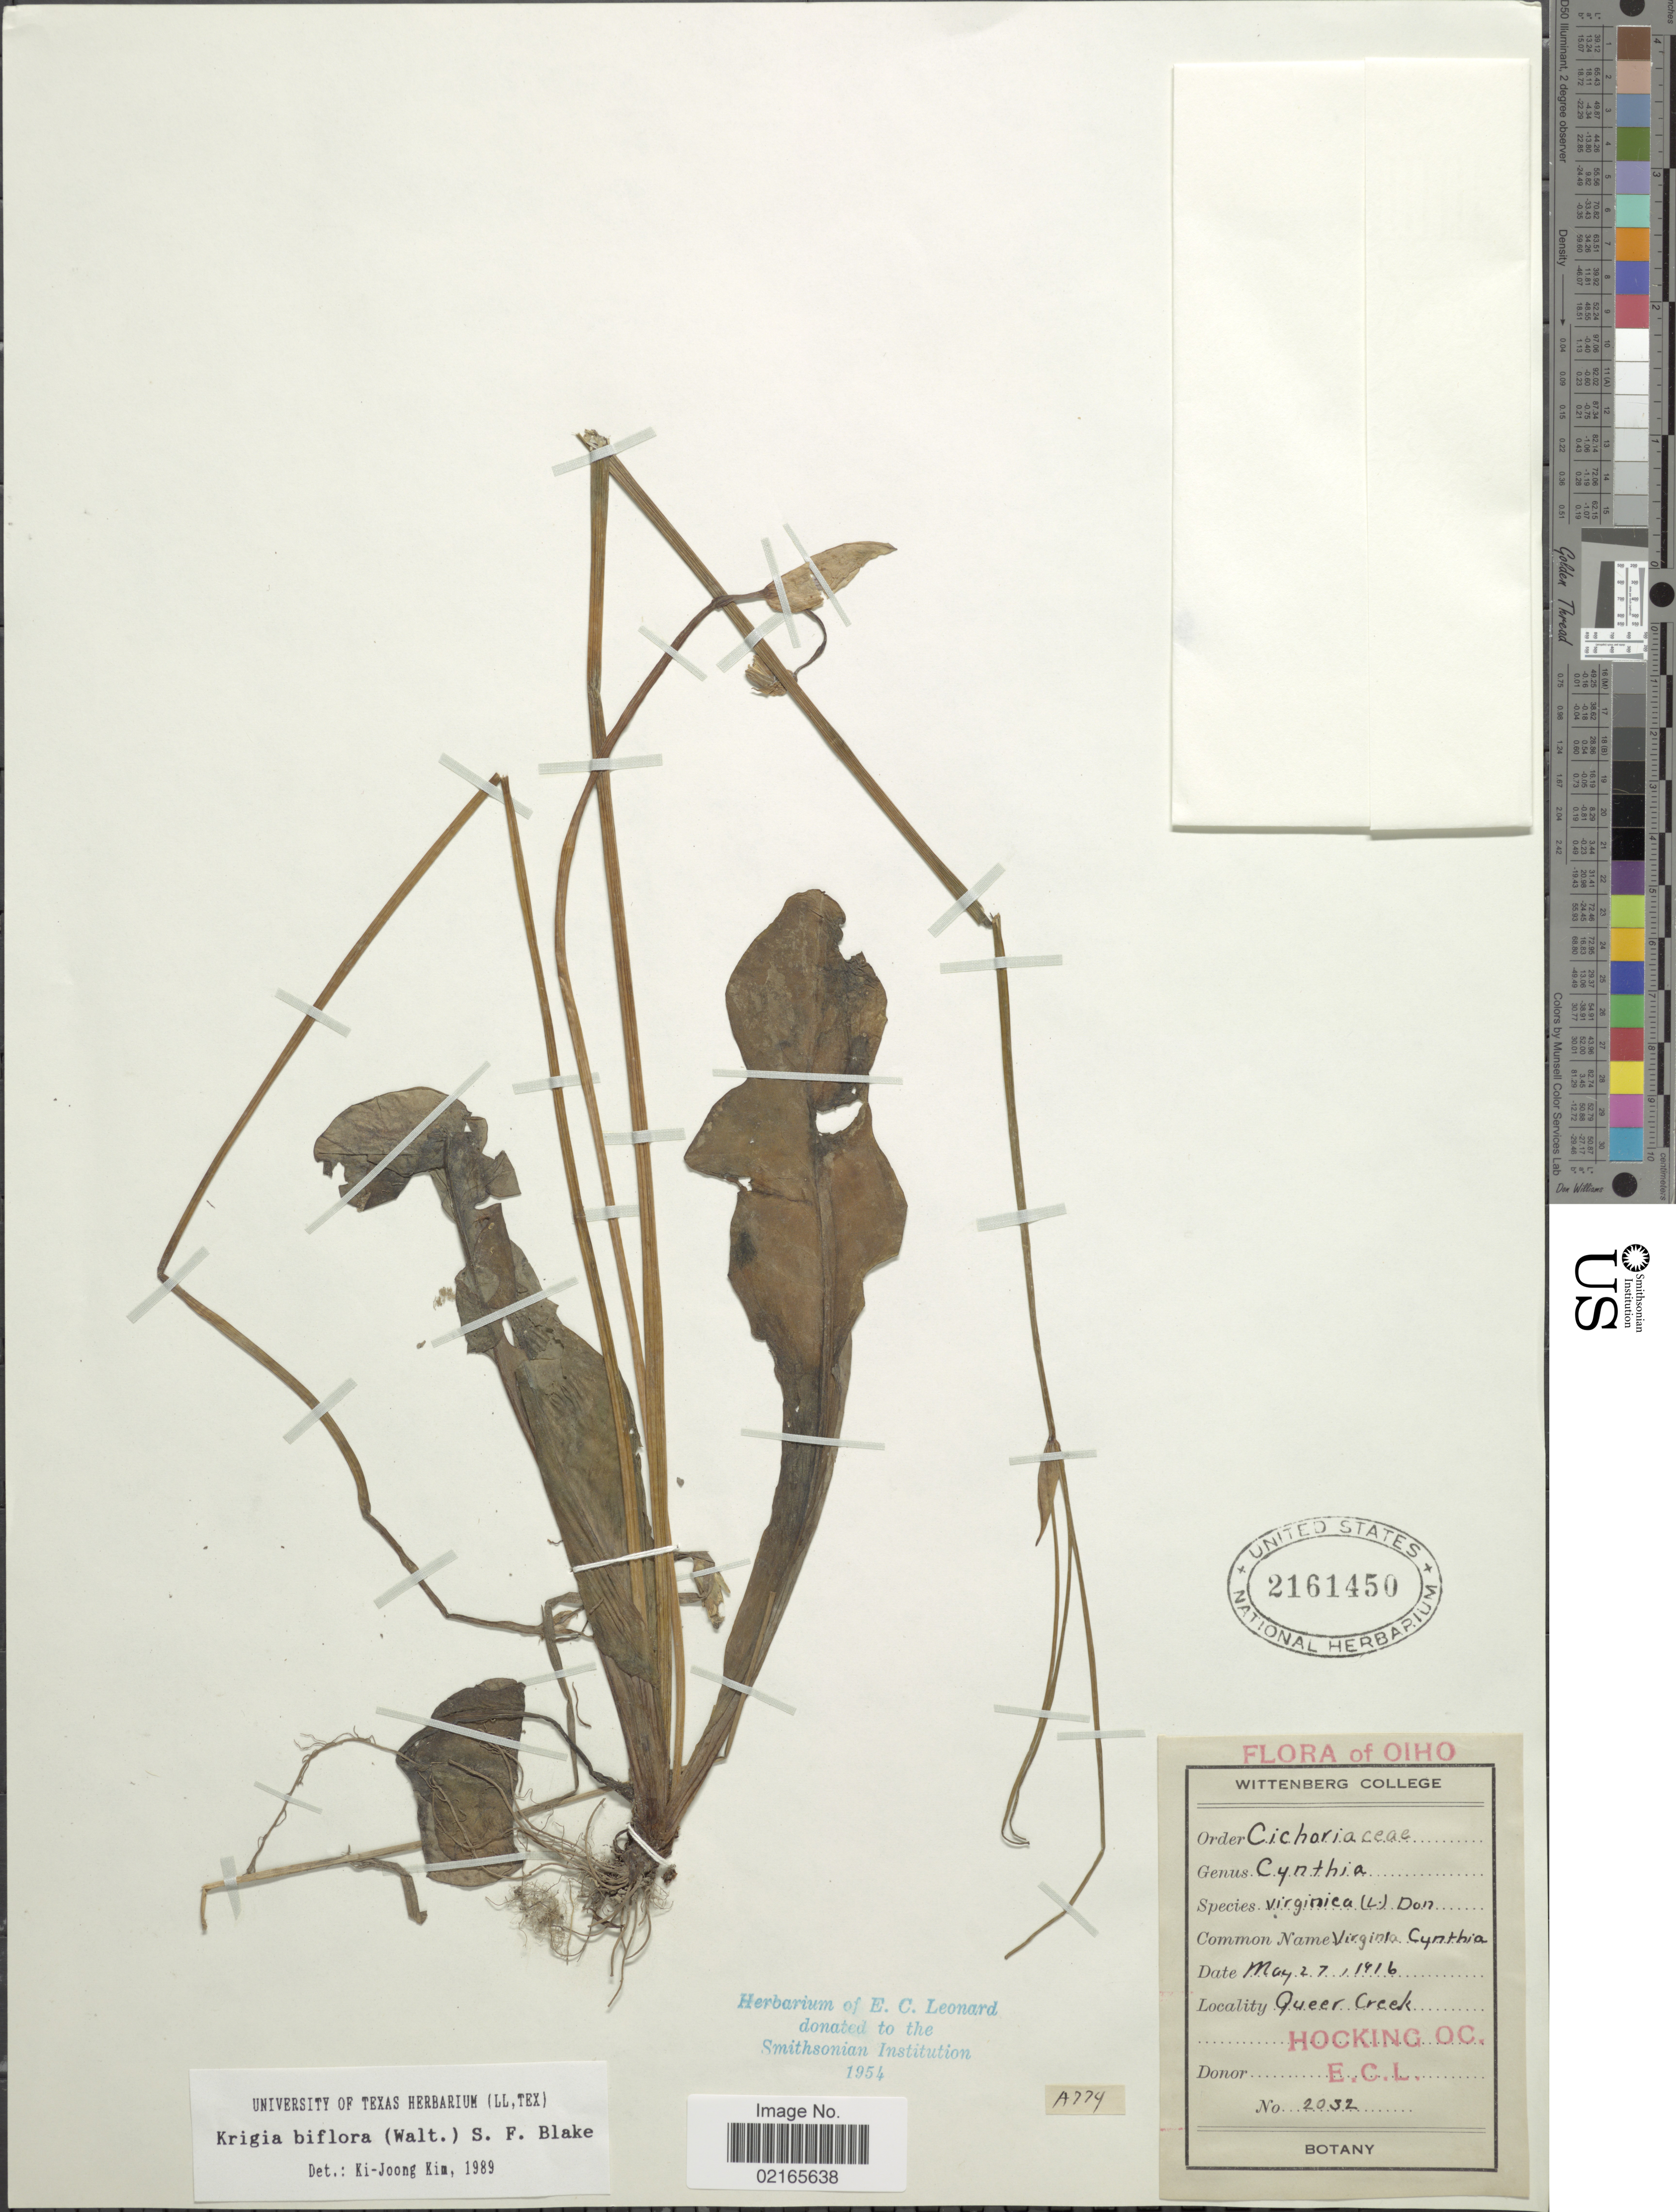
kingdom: Plantae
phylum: Tracheophyta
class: Magnoliopsida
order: Asterales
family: Asteraceae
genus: Krigia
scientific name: Krigia biflora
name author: (Walter) S.F. Blake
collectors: E. C. Leonard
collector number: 2032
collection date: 1916-05-27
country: United States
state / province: Ohio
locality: Queer Creek, Hocking OC.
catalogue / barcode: US 2161450